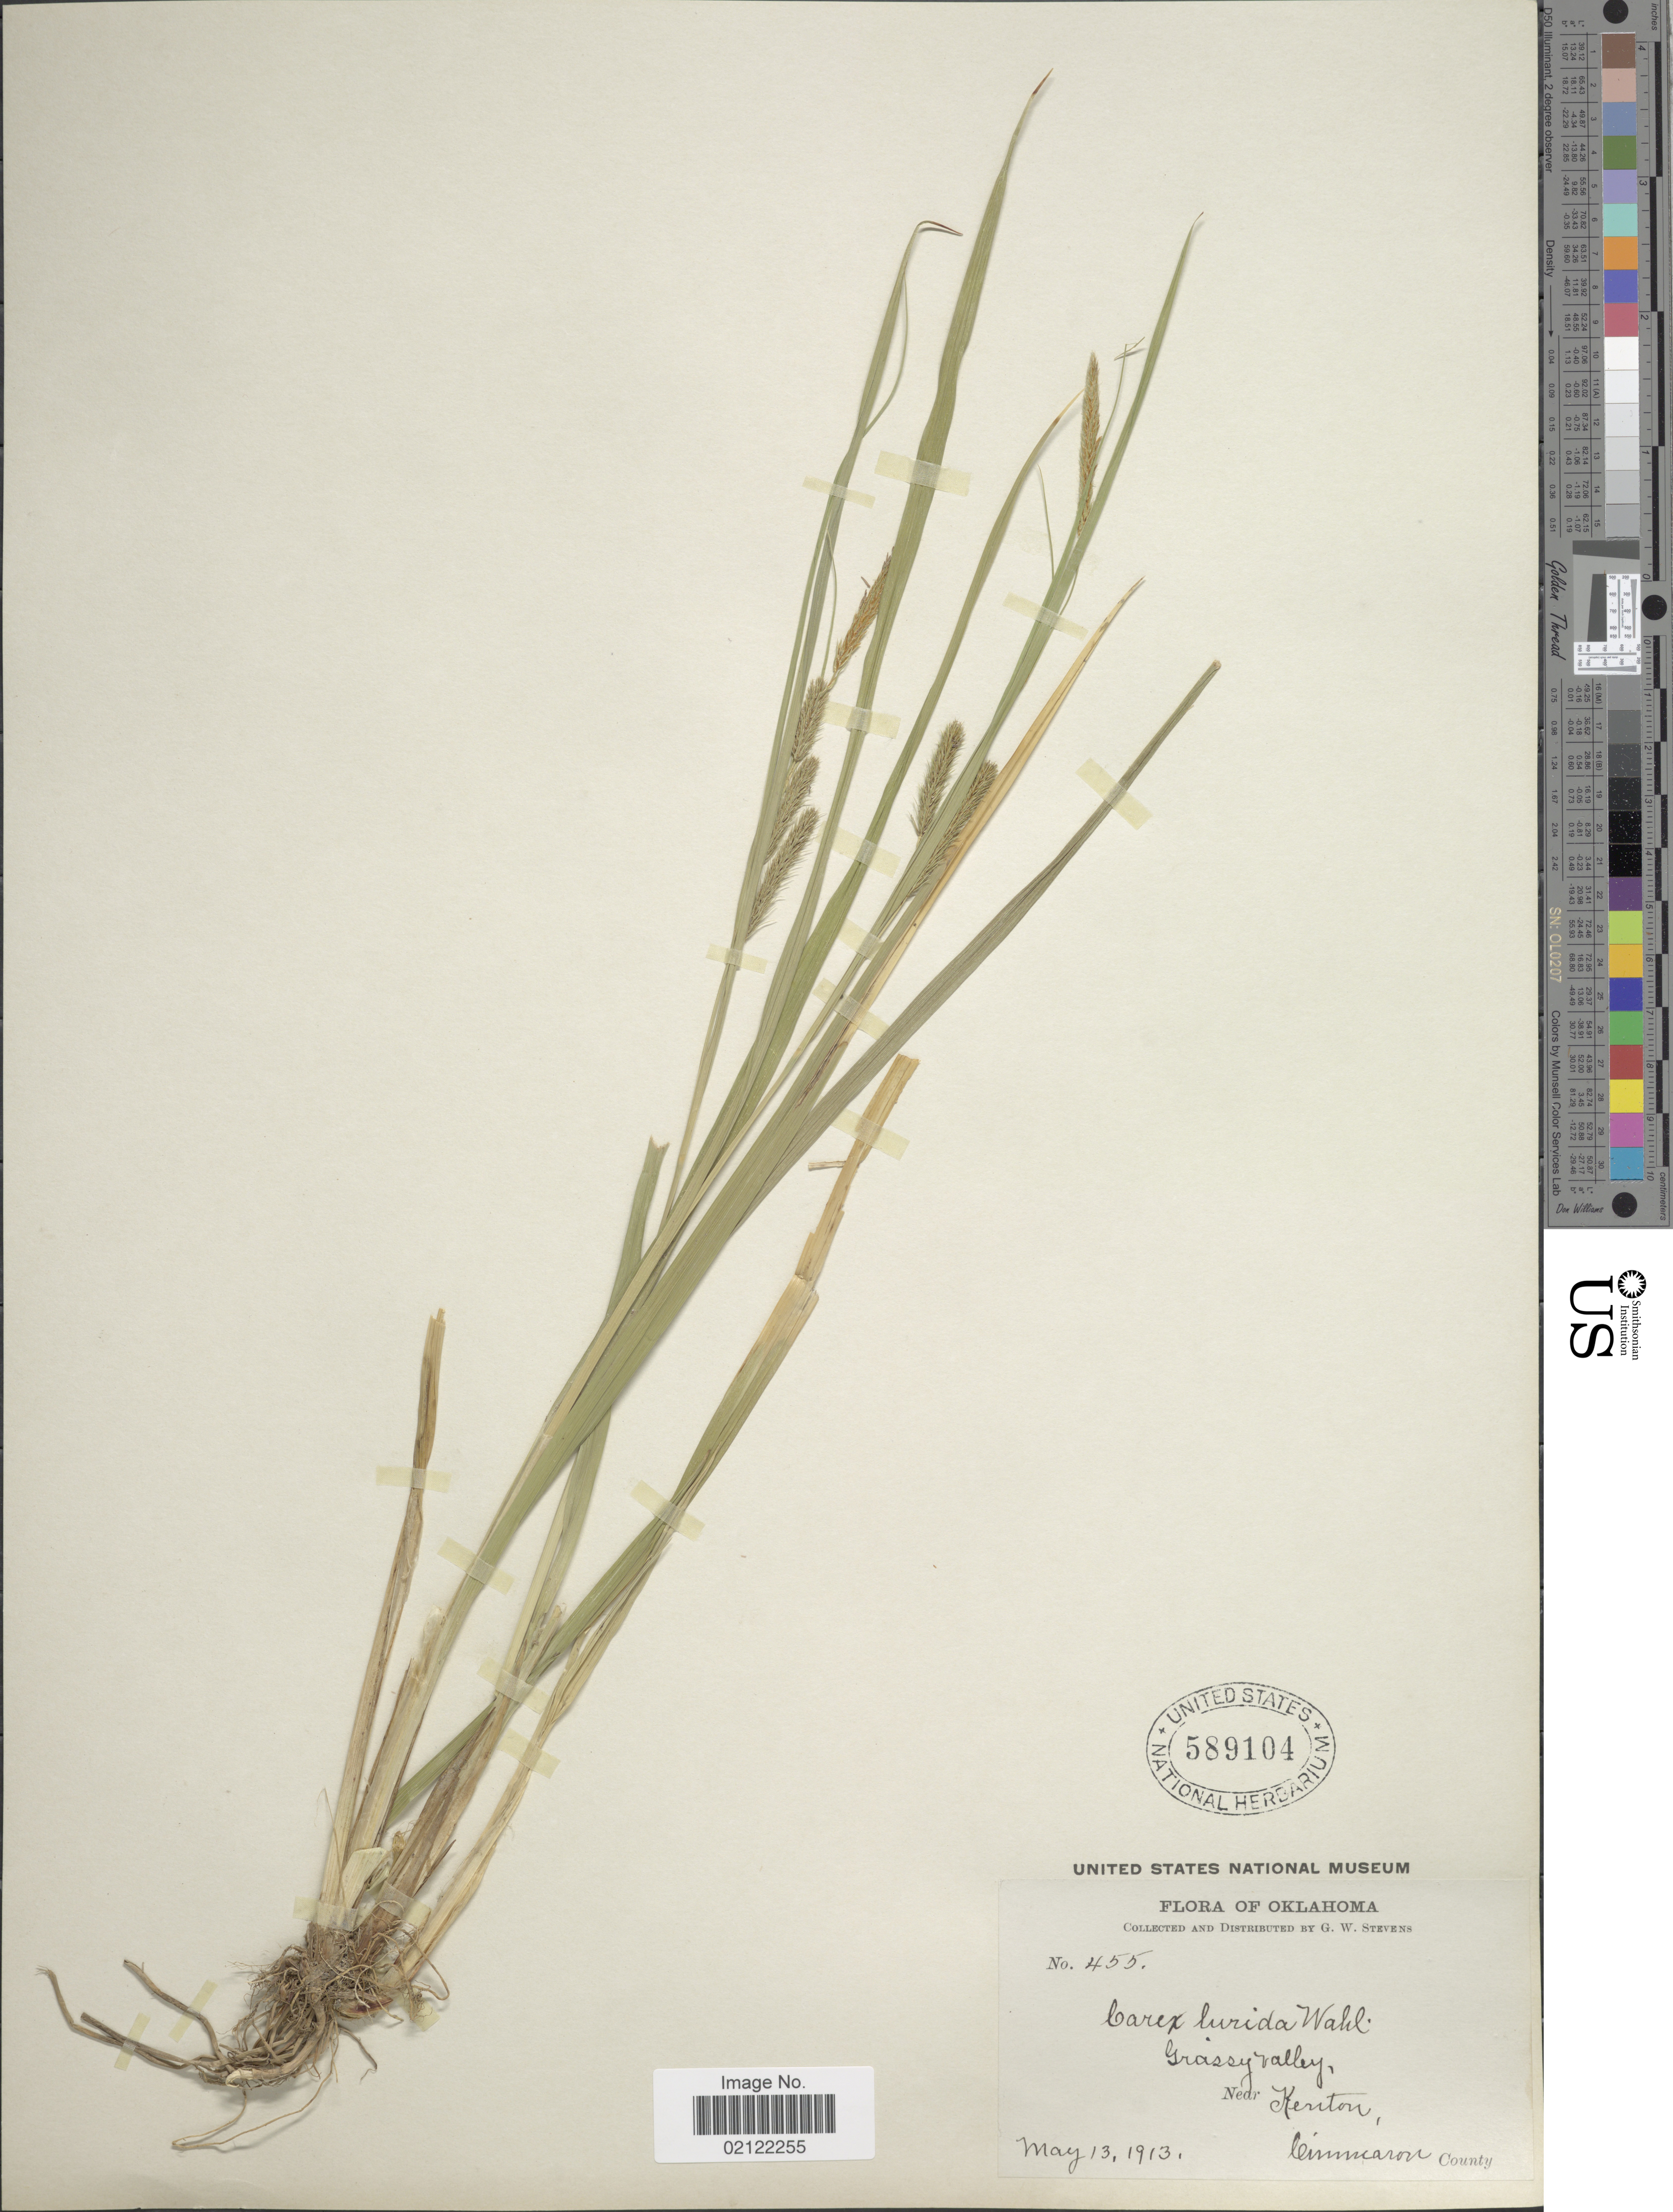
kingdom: Plantae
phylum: Tracheophyta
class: Liliopsida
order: Poales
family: Cyperaceae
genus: Carex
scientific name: Carex lurida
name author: Wahlenb.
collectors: G. W. Stevens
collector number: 455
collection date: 1913-05-13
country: United States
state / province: Oklahoma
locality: Grassy Valley, Near Kenton, Cimmaron County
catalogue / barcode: US 589104